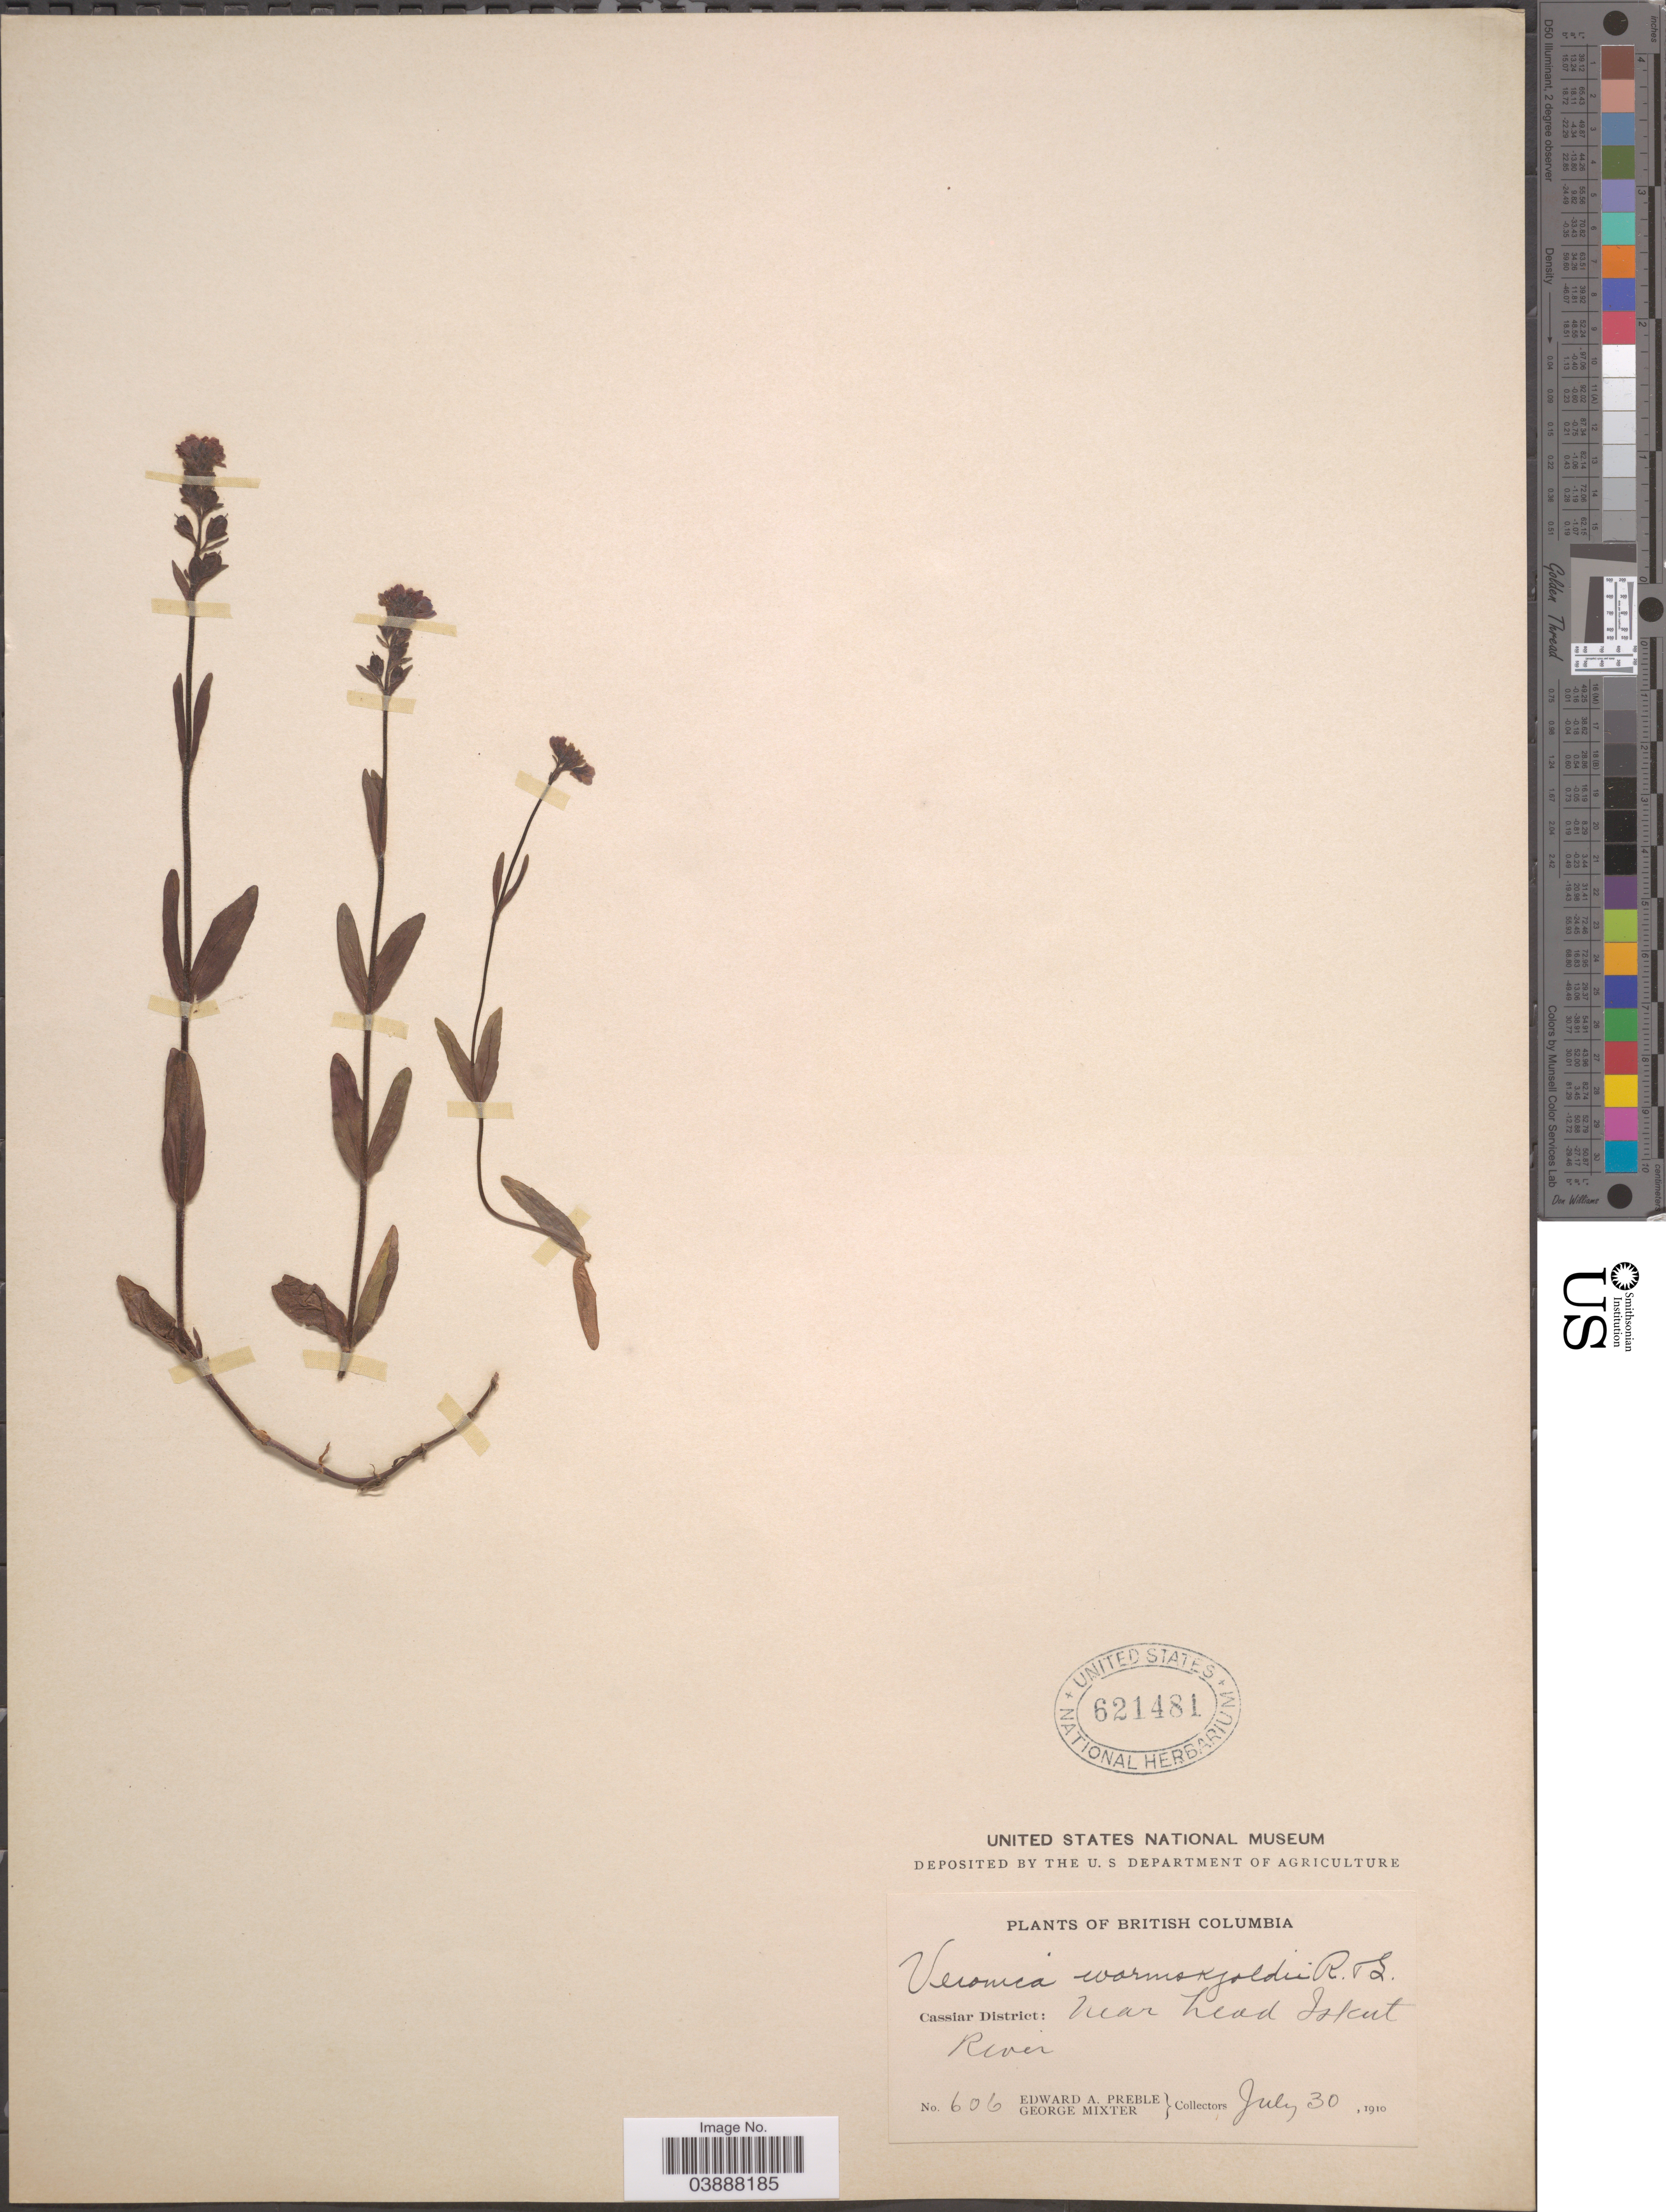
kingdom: Plantae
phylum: Tracheophyta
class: Magnoliopsida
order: Lamiales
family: Plantaginaceae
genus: Veronica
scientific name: Veronica wormskjoldii subsp. wormskjoldii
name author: Roem. & Schult.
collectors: E. Preble & G. Mixter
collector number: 606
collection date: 1910-07-30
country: Canada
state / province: British Columbia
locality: Cassiar District: near head Iskut River.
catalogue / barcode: US 621481